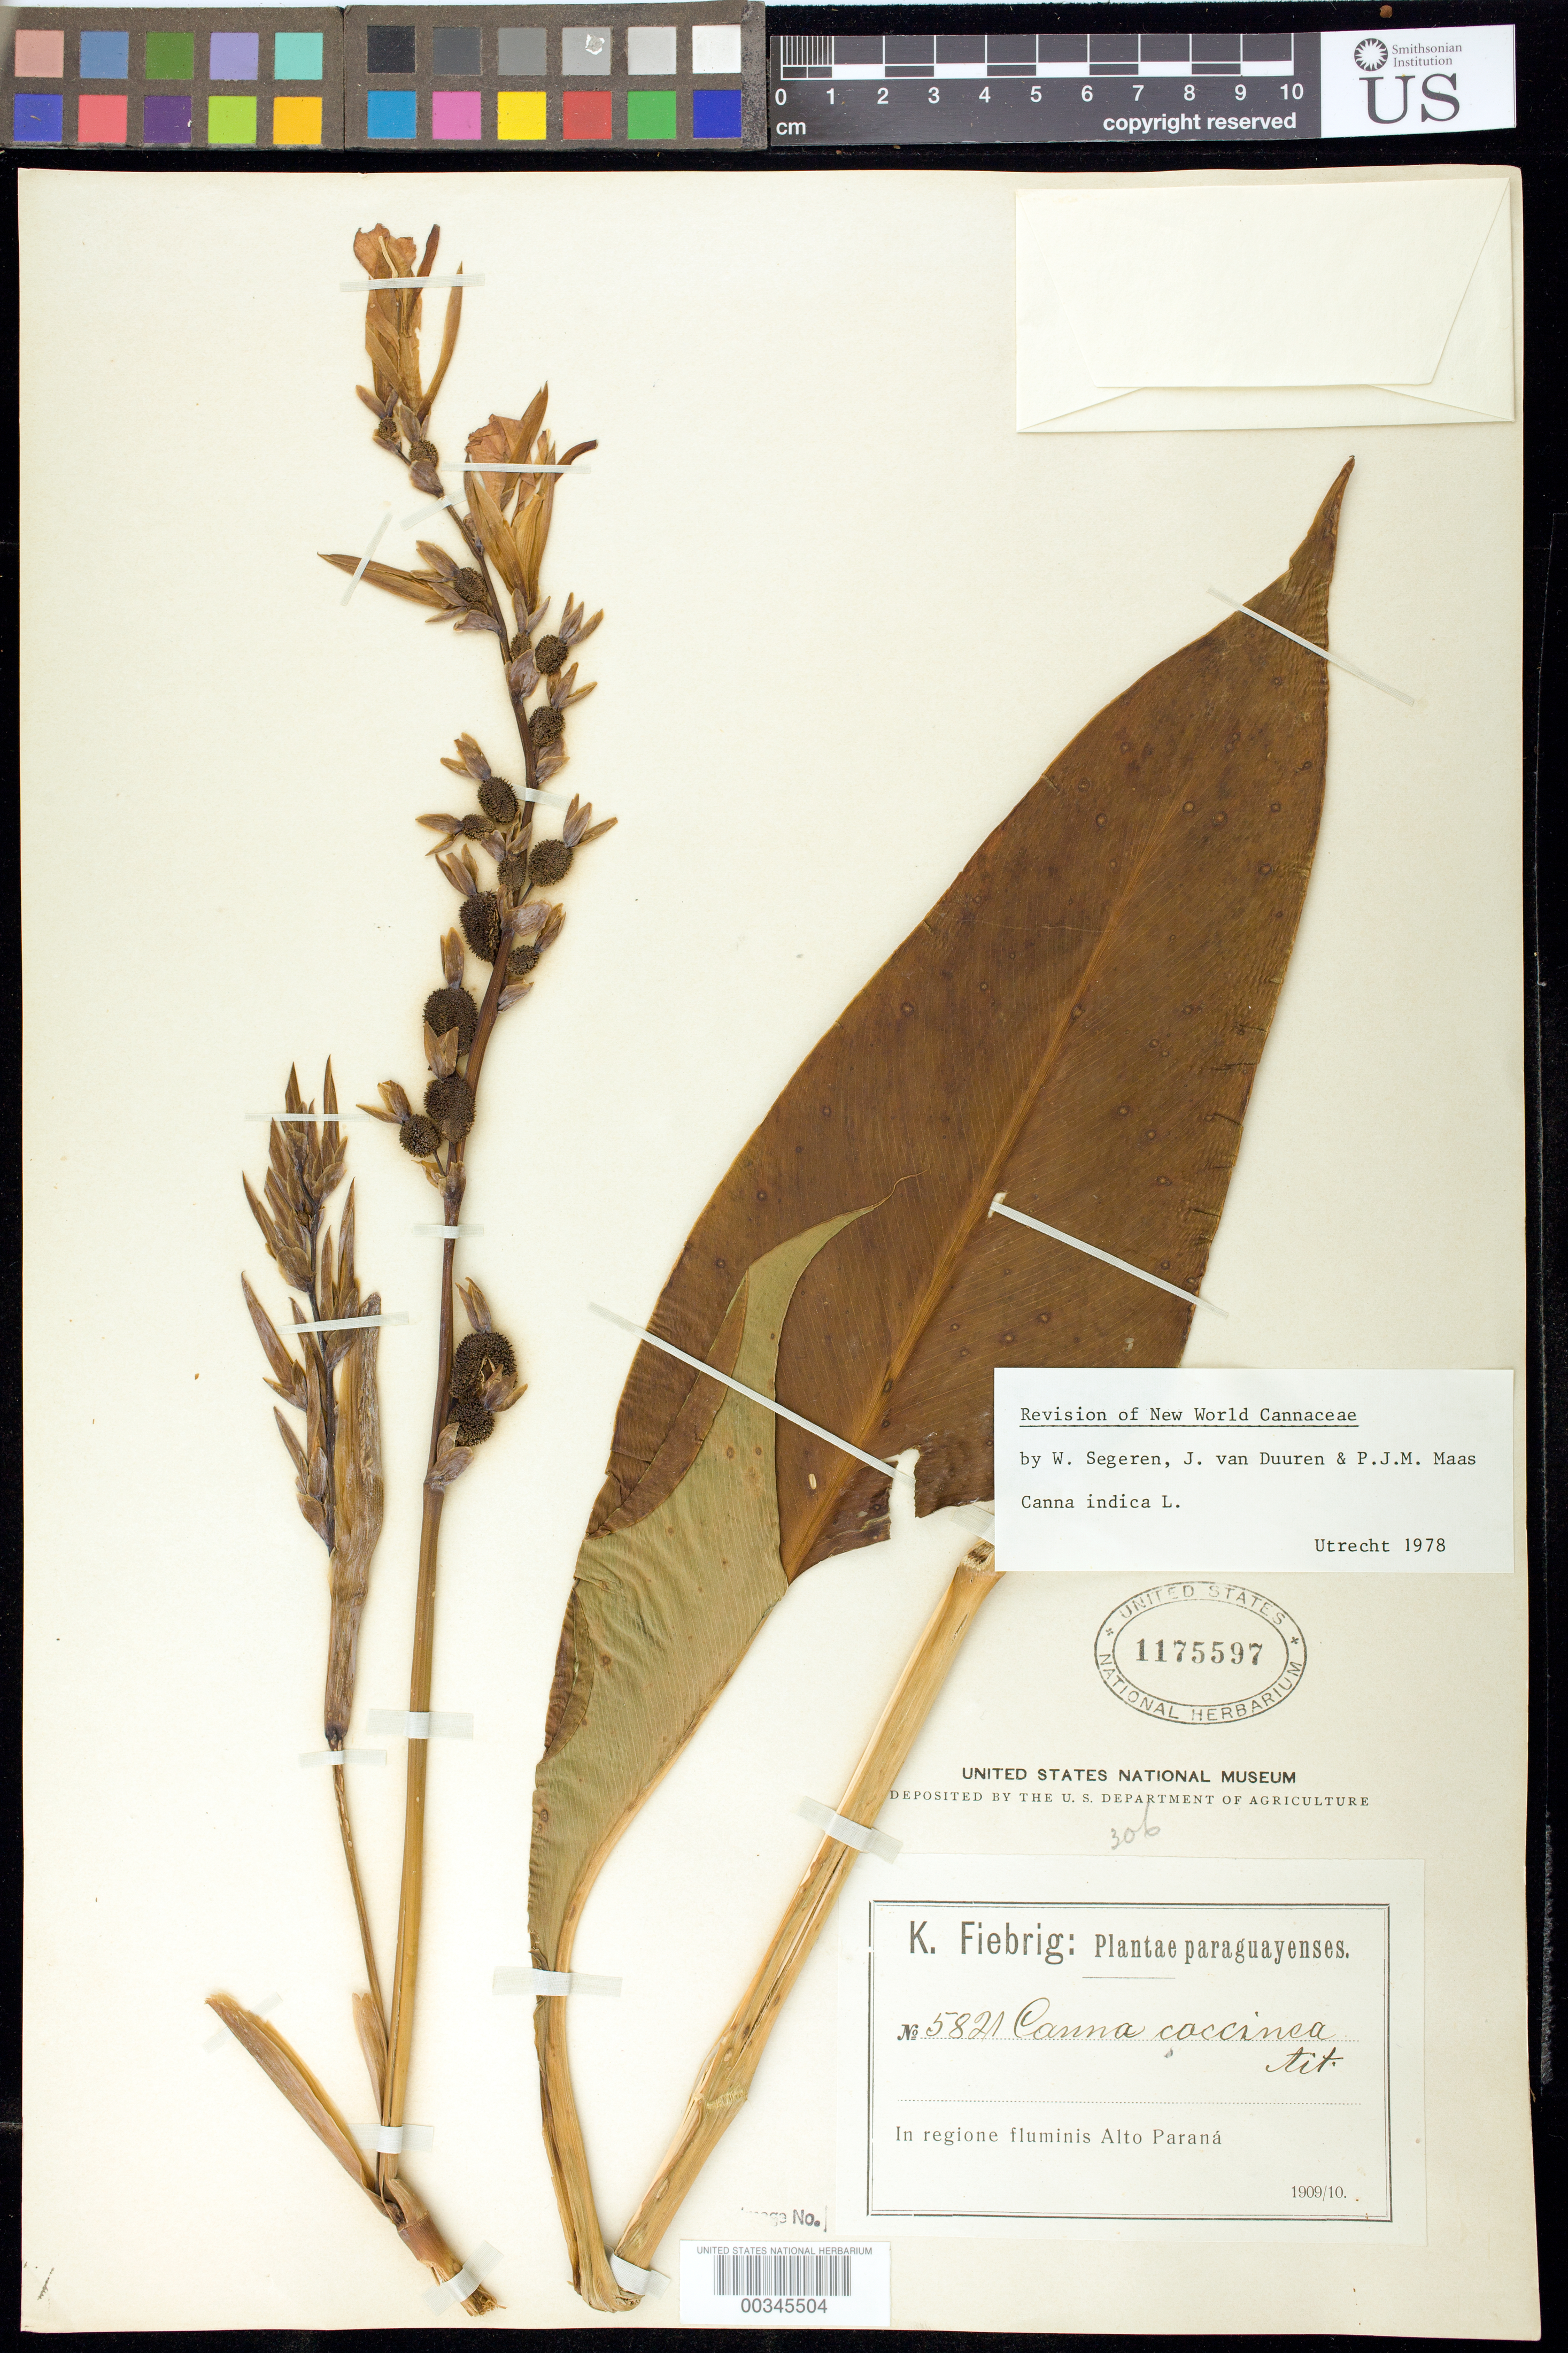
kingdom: Plantae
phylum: Tracheophyta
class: Liliopsida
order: Zingiberales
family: Cannaceae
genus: Canna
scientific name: Canna indica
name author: L.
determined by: Segeren, W.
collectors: K. Fiebrig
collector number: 5821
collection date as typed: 1909 to -- -- 1910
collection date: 1909/1910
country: Paraguay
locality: In regione fluminis Alto Parana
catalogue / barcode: US 1175597